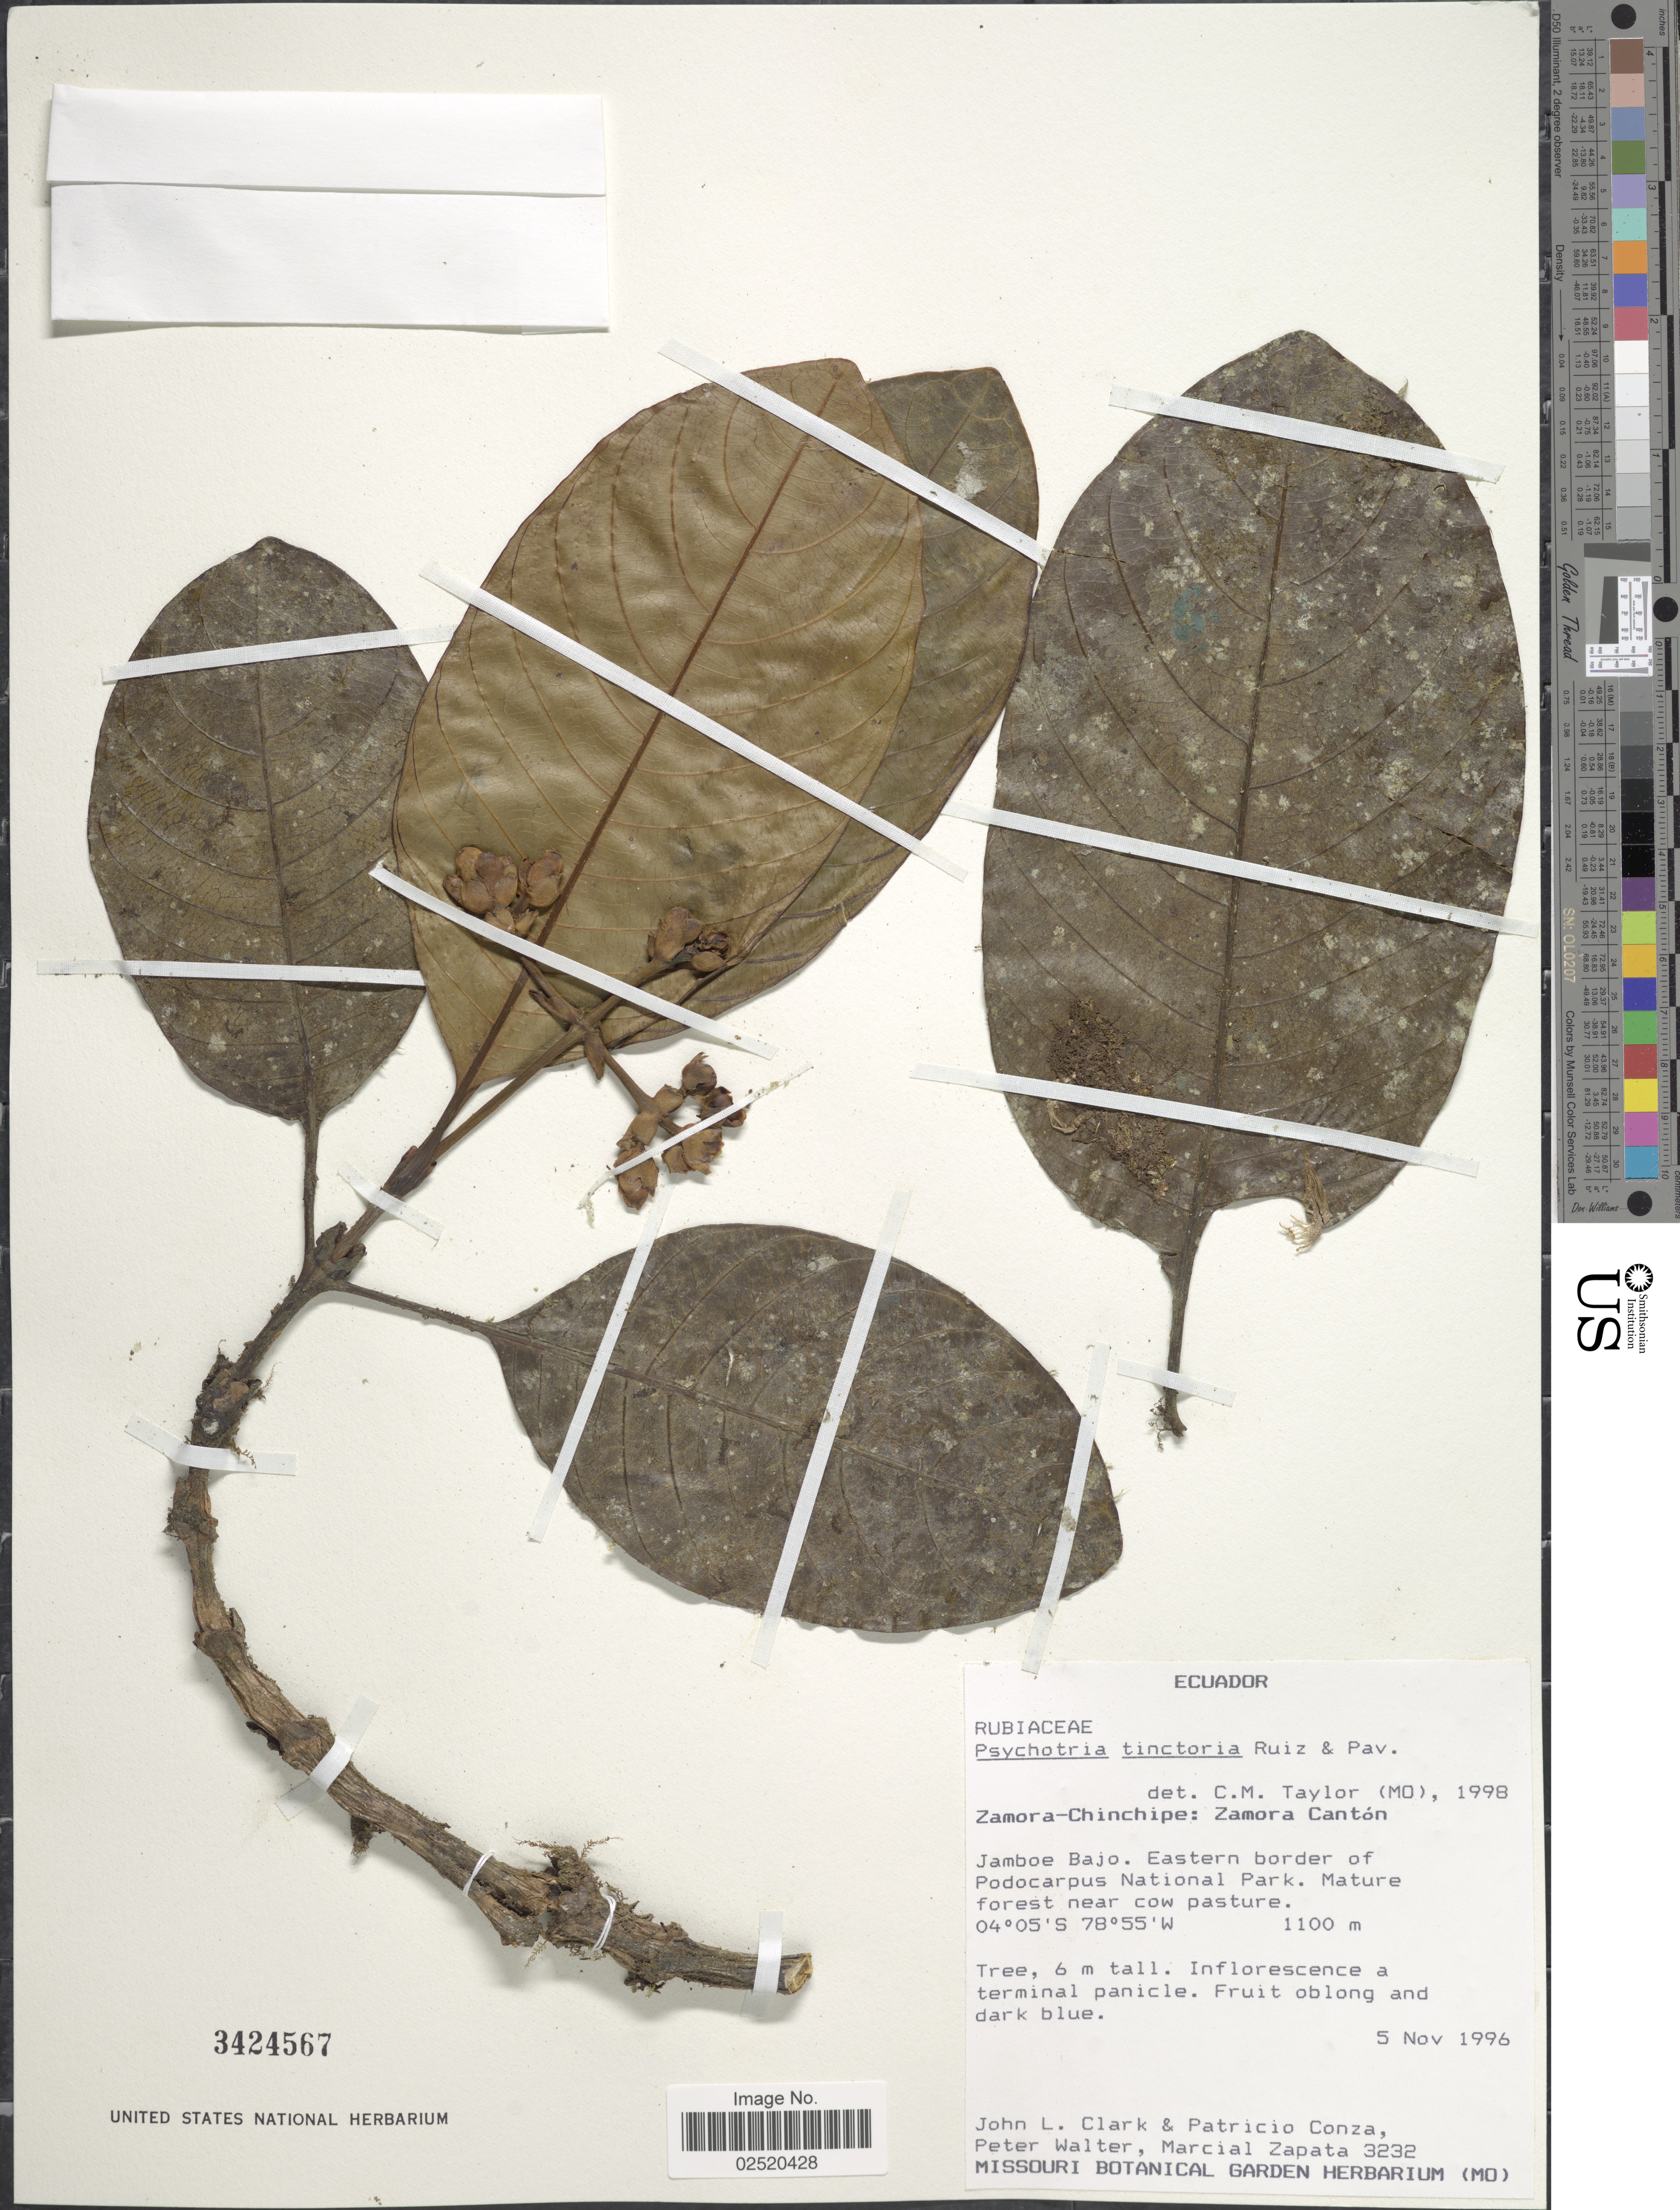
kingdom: Plantae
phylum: Tracheophyta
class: Magnoliopsida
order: Gentianales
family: Rubiaceae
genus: Psychotria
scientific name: Psychotria tinctoria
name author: Ruiz & Pav.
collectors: J. L. Clark, P. Conza, P. Walter & M. Zapata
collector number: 3232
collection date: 1996-11-05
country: Ecuador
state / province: Zamora-Chinchipe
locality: Zamora Cantón. Jamboe Bajo. Eastern border of Podocarpus National Park.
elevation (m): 1100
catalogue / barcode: US 3424567